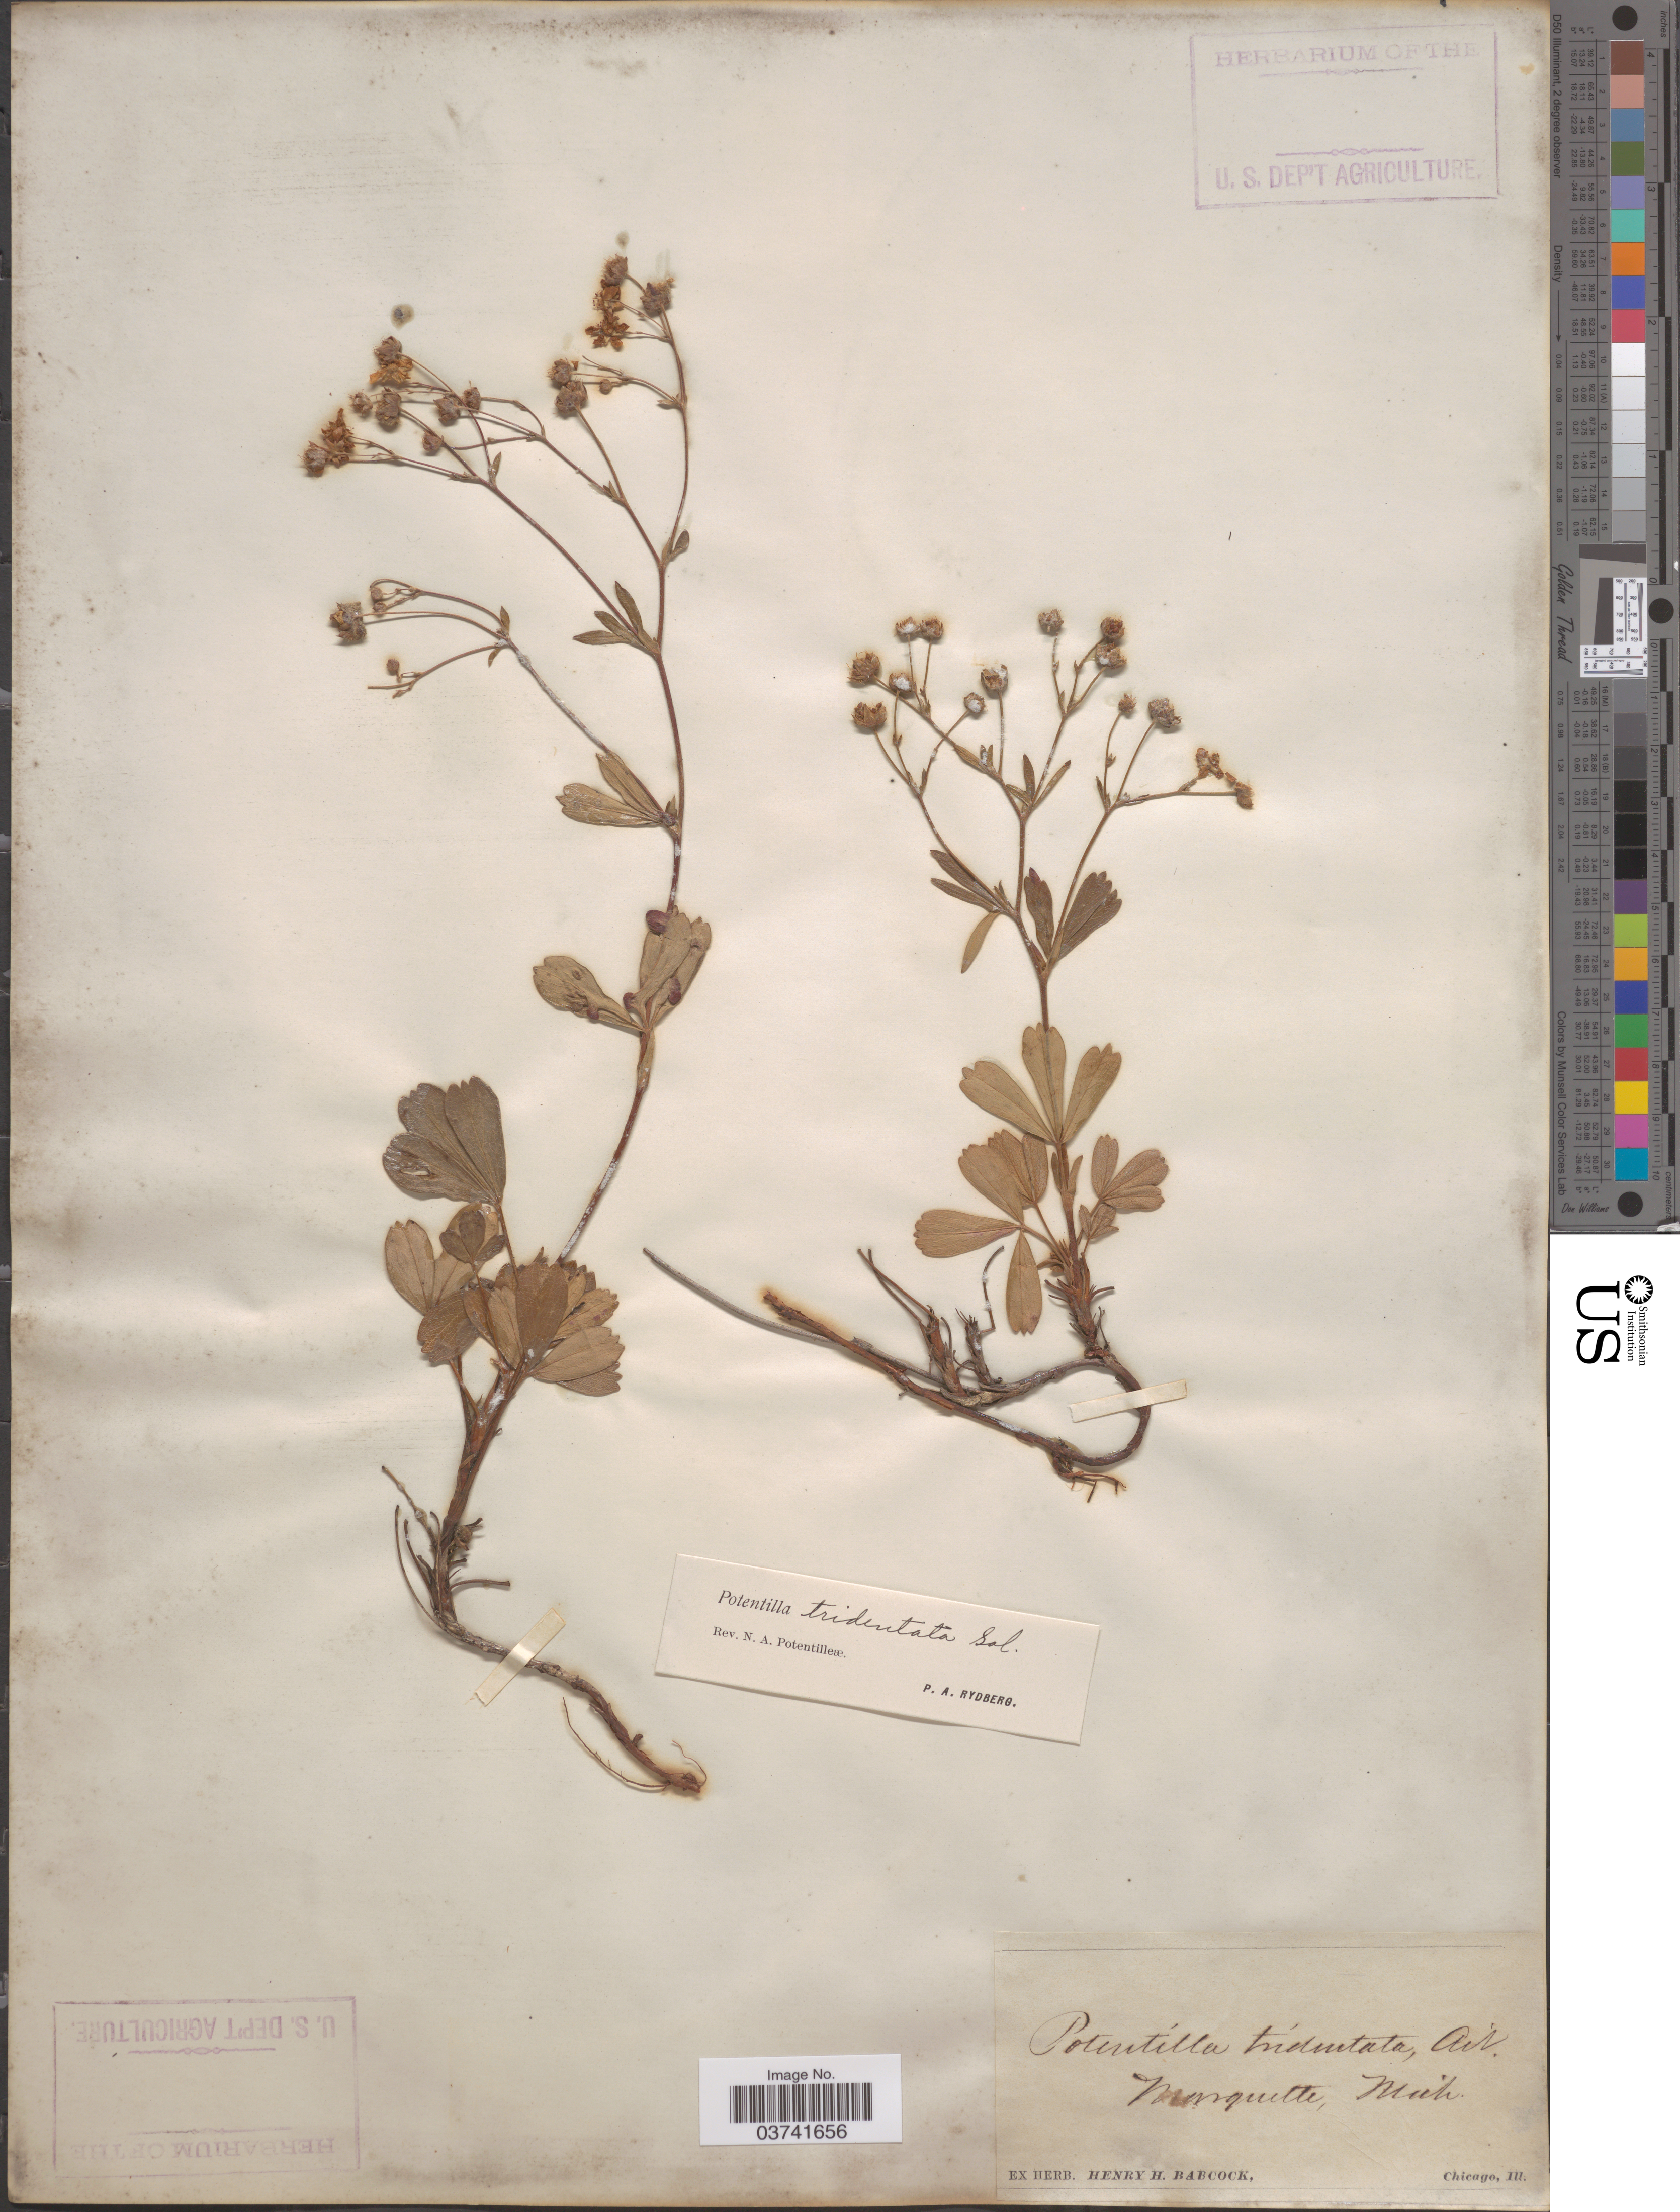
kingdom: Plantae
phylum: Tracheophyta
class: Magnoliopsida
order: Rosales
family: Rosaceae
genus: Potentilla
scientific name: Potentilla tridentata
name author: Aiton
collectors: ex herb. Henry Homes Babcock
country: United States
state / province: Michigan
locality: Marquette.